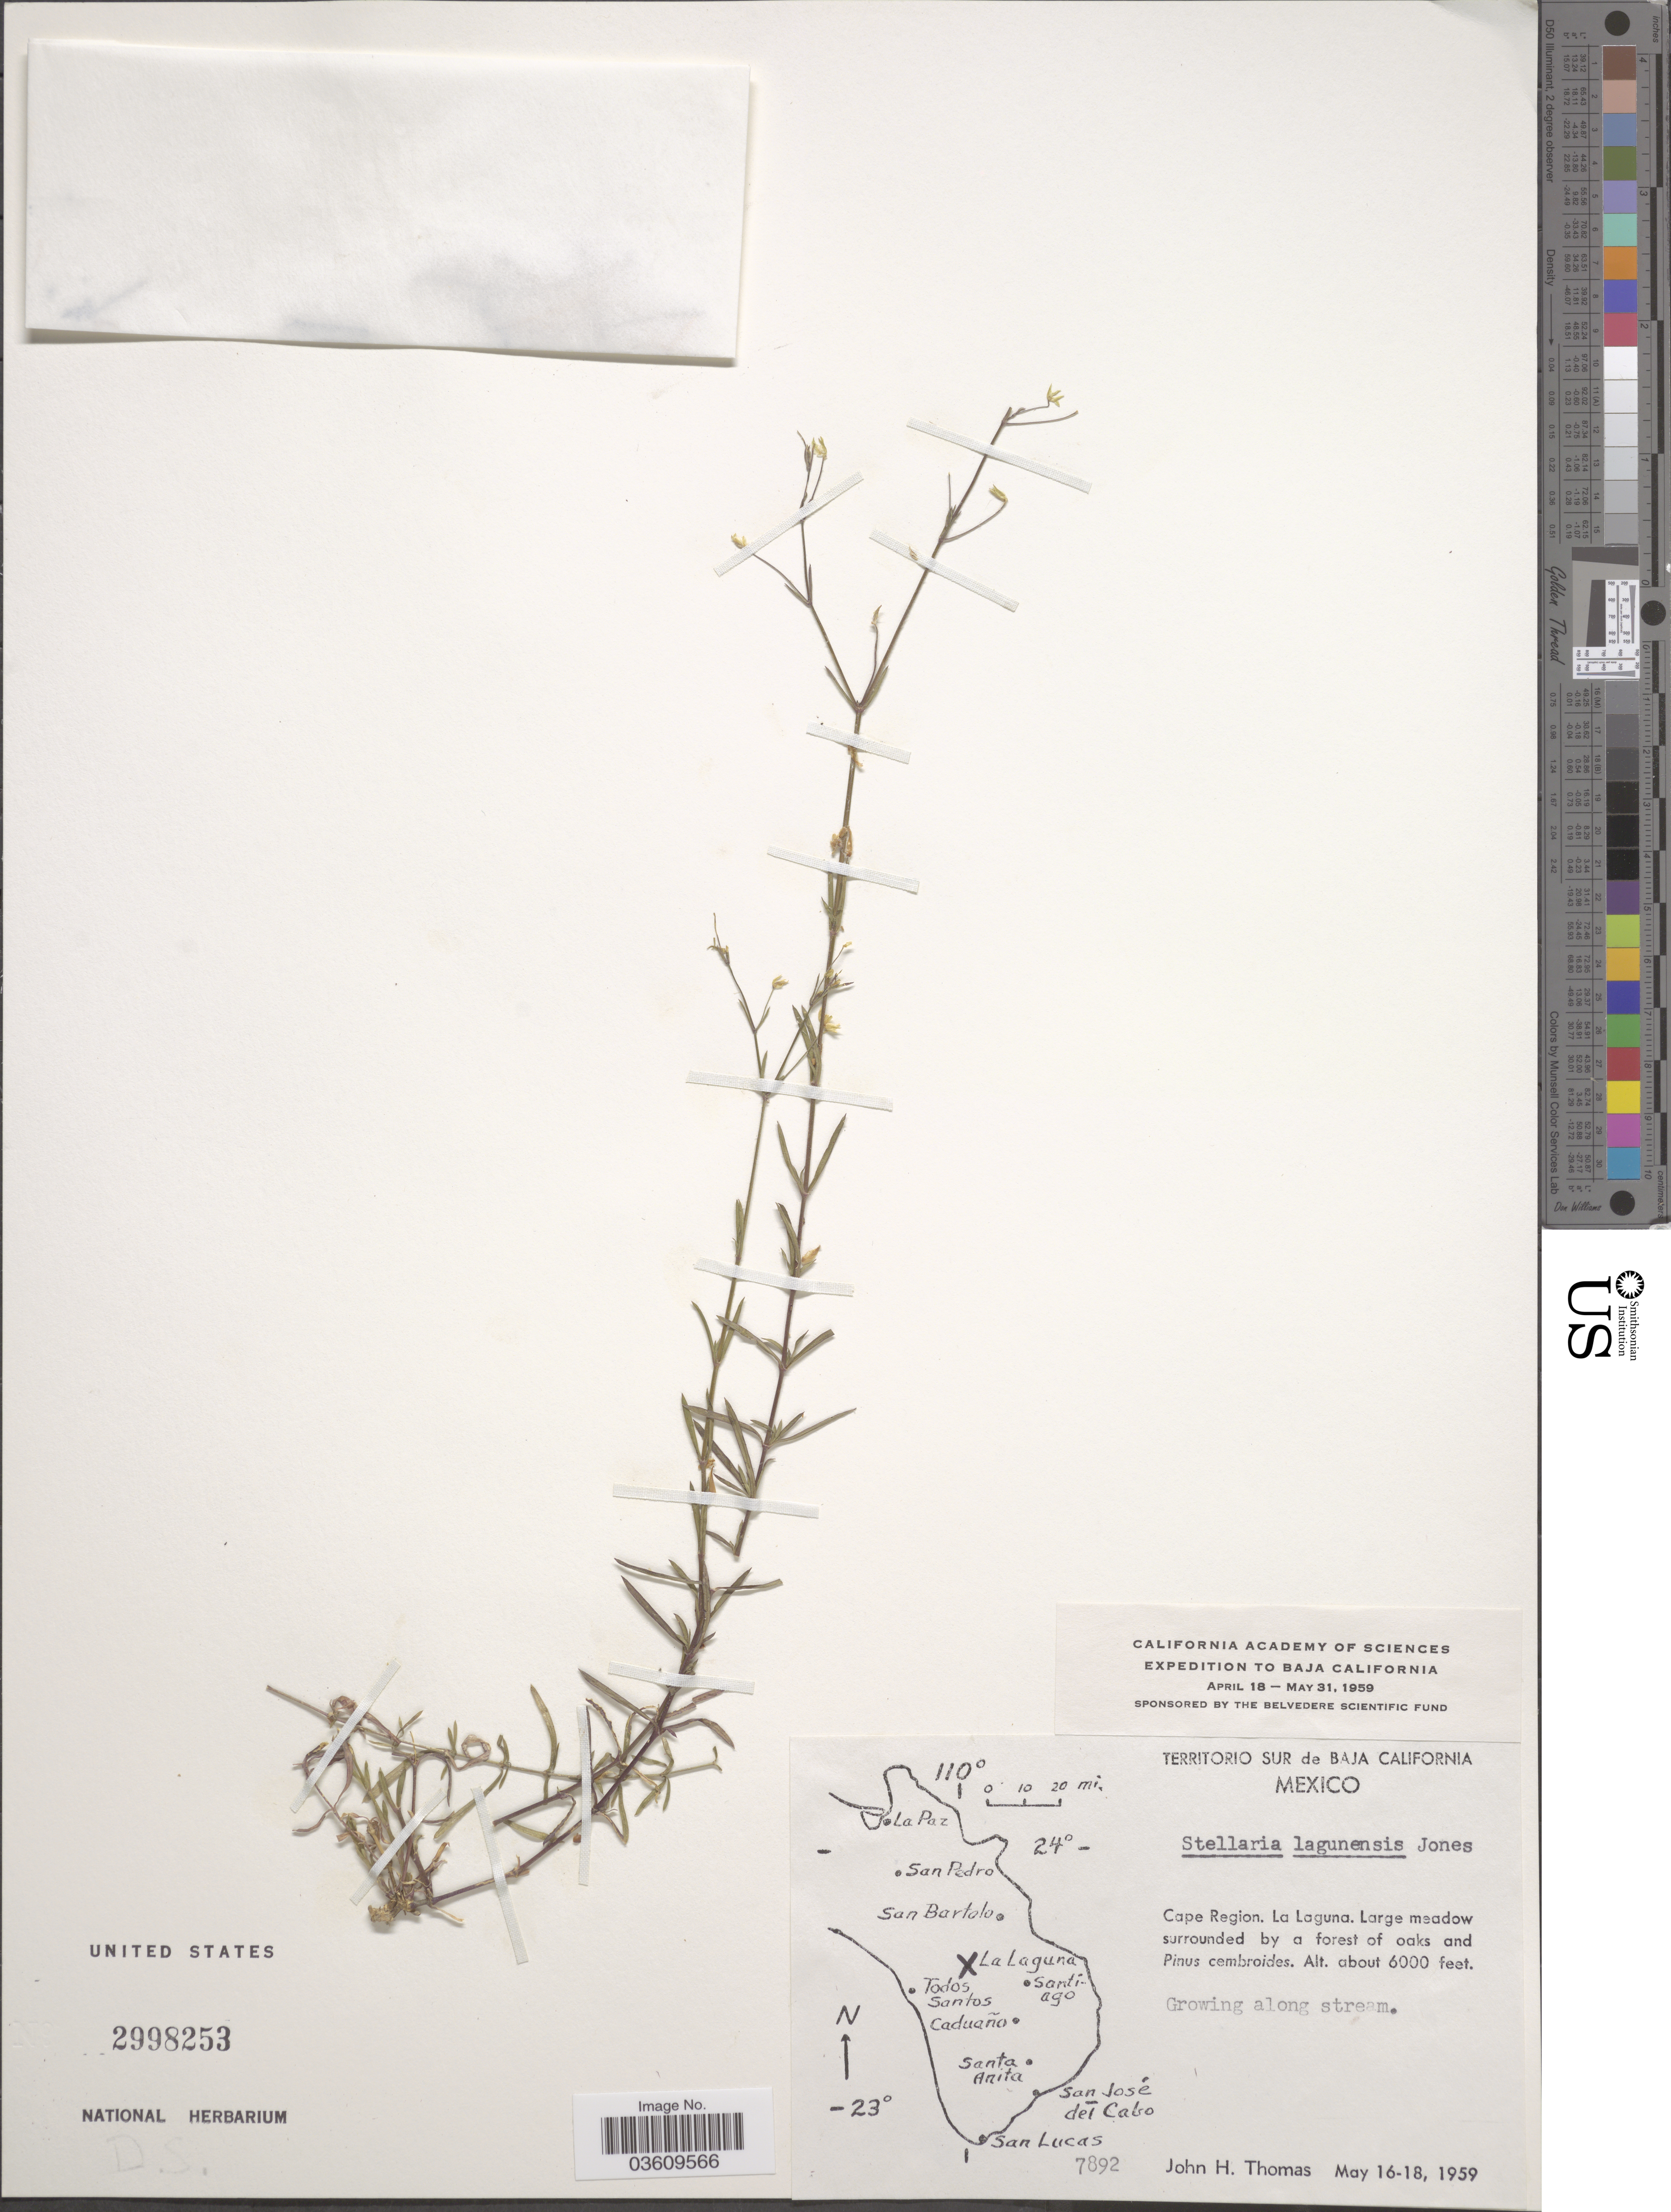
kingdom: Plantae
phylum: Tracheophyta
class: Magnoliopsida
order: Caryophyllales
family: Caryophyllaceae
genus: Stellaria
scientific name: Stellaria lagunensis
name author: M.E. Jones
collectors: J. H. Thomas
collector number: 7892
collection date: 1959-05-16/1959-05-18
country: Mexico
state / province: Baja California Sur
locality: Territorio Sur de Baja California. Cape Region. La Laguna.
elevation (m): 1829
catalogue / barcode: US 2998253